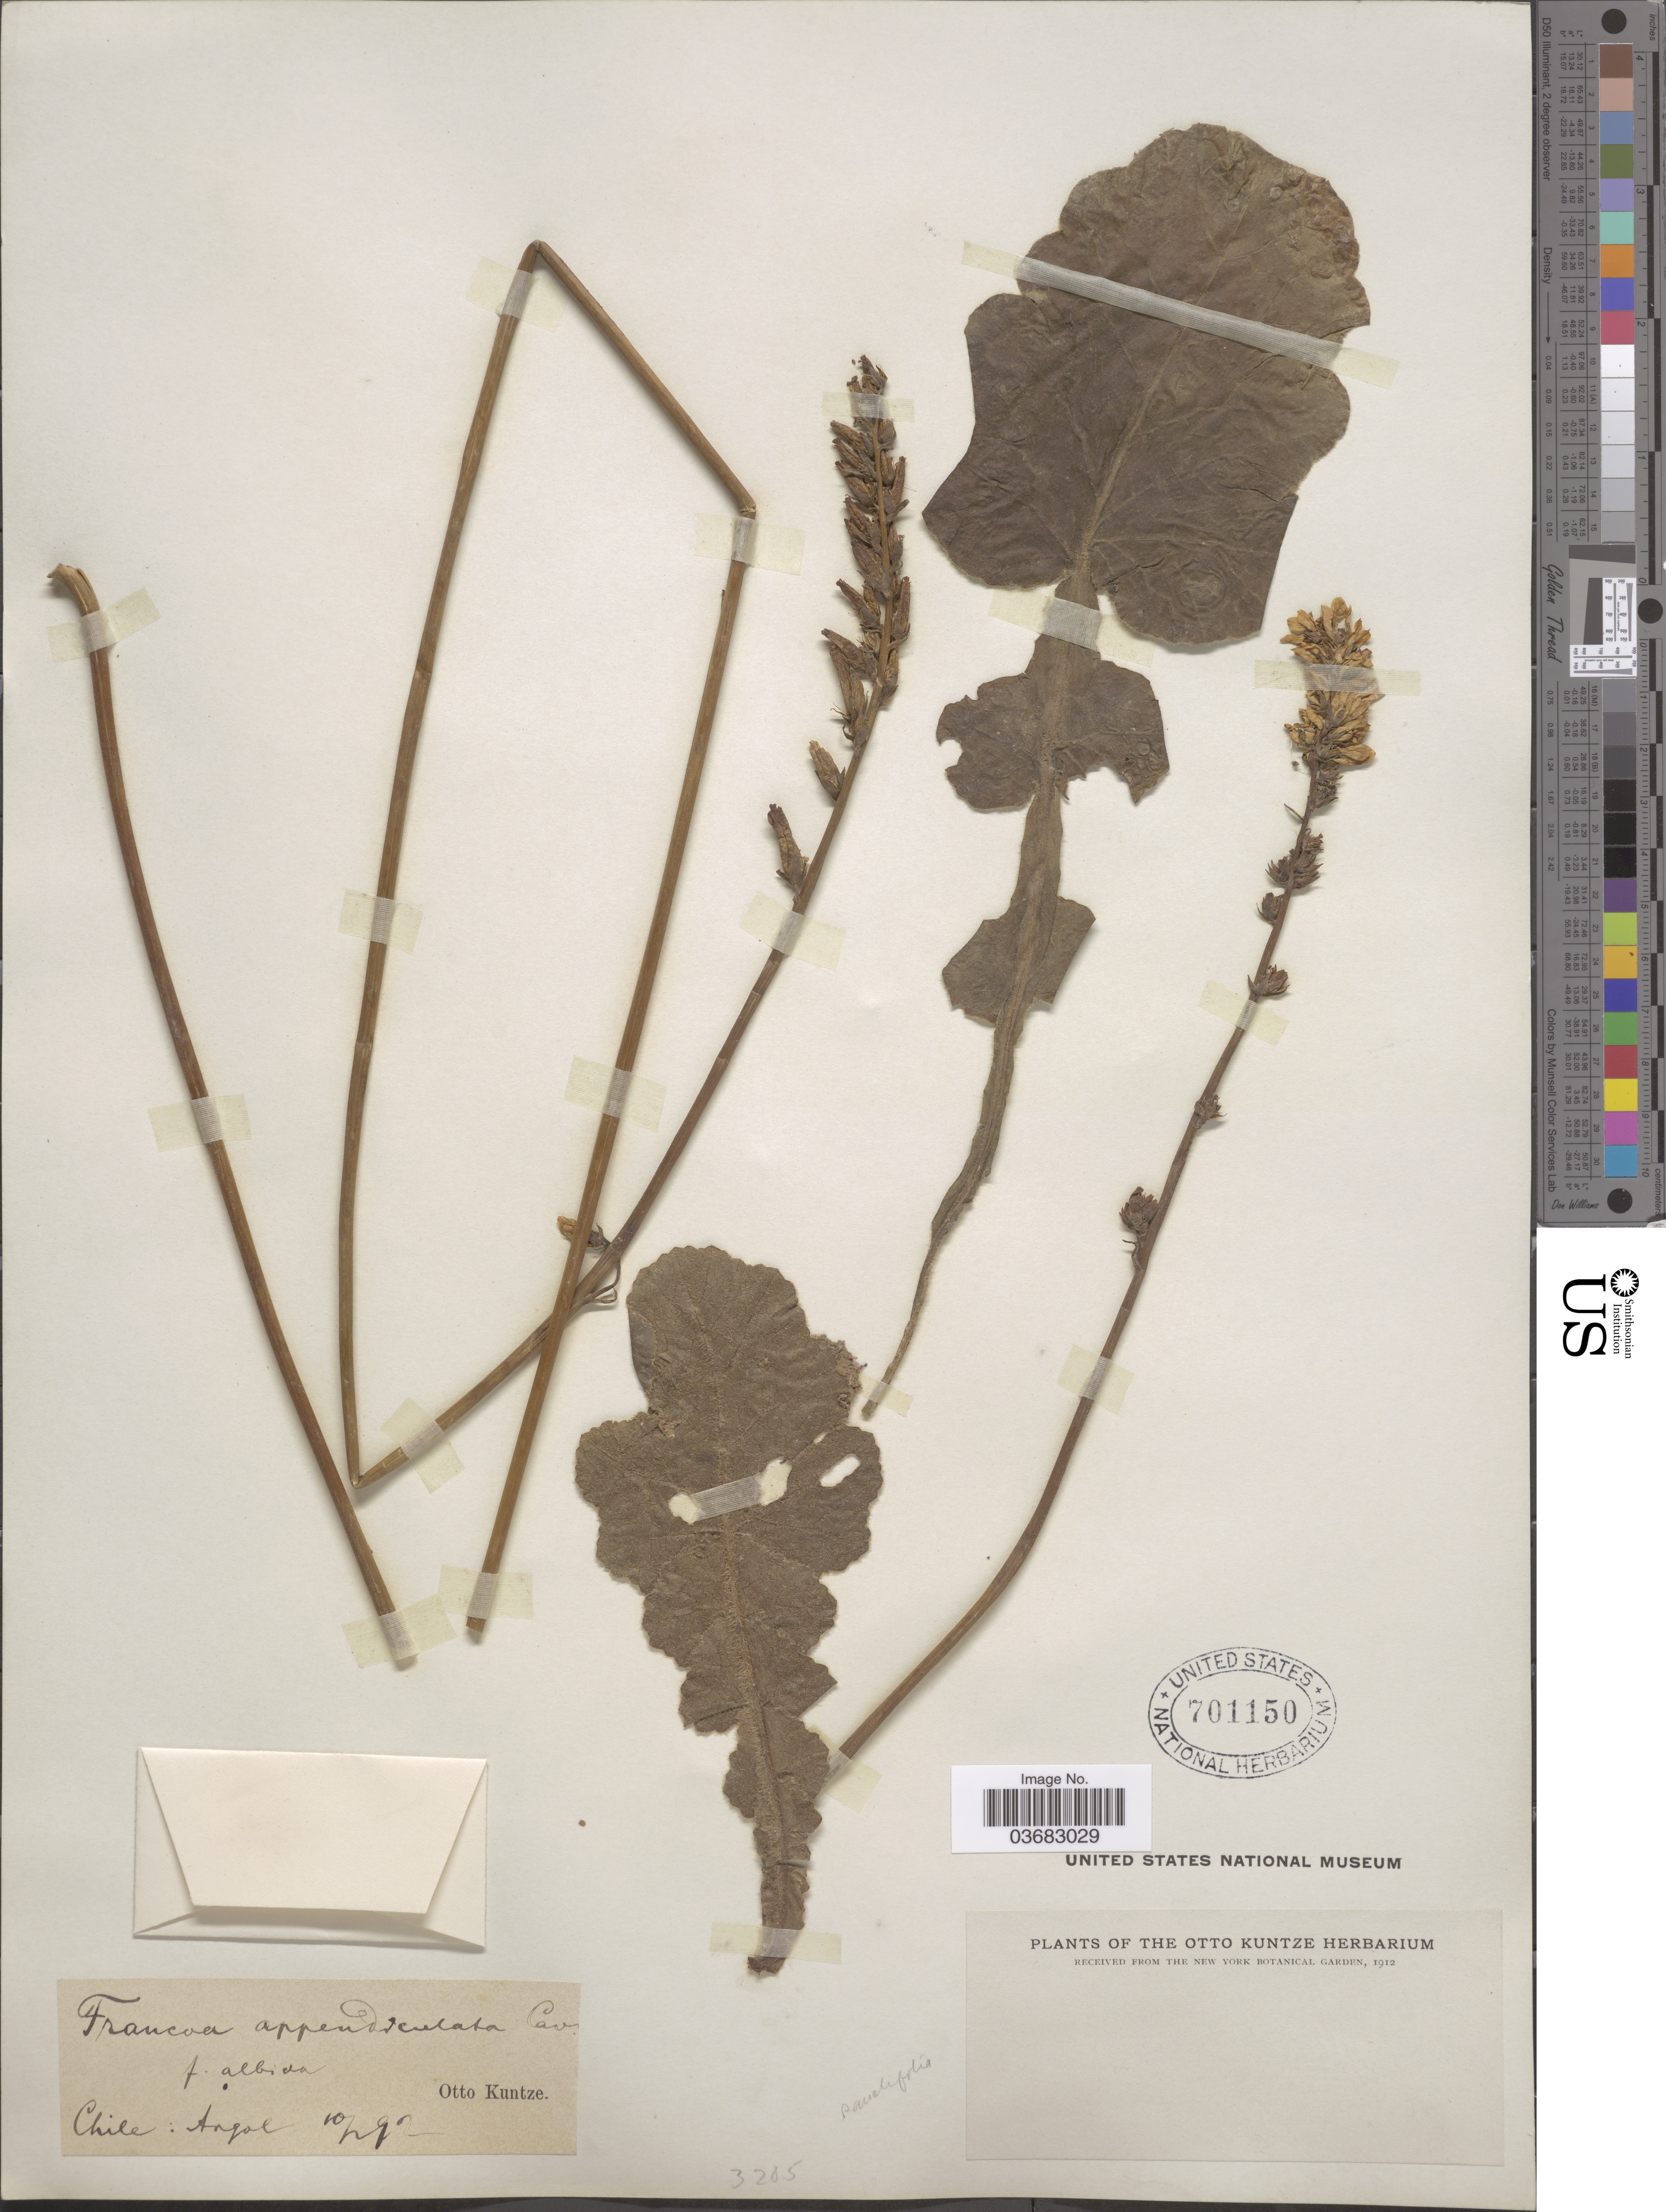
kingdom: Plantae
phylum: Tracheophyta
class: Magnoliopsida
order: Geraniales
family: Francoaceae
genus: Francoa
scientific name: Francoa appendiculata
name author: Cav.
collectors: C.E.O. Kuntze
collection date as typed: Transcribed d/m/y: 10/2/92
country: Chile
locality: Angol.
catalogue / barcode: US 701150